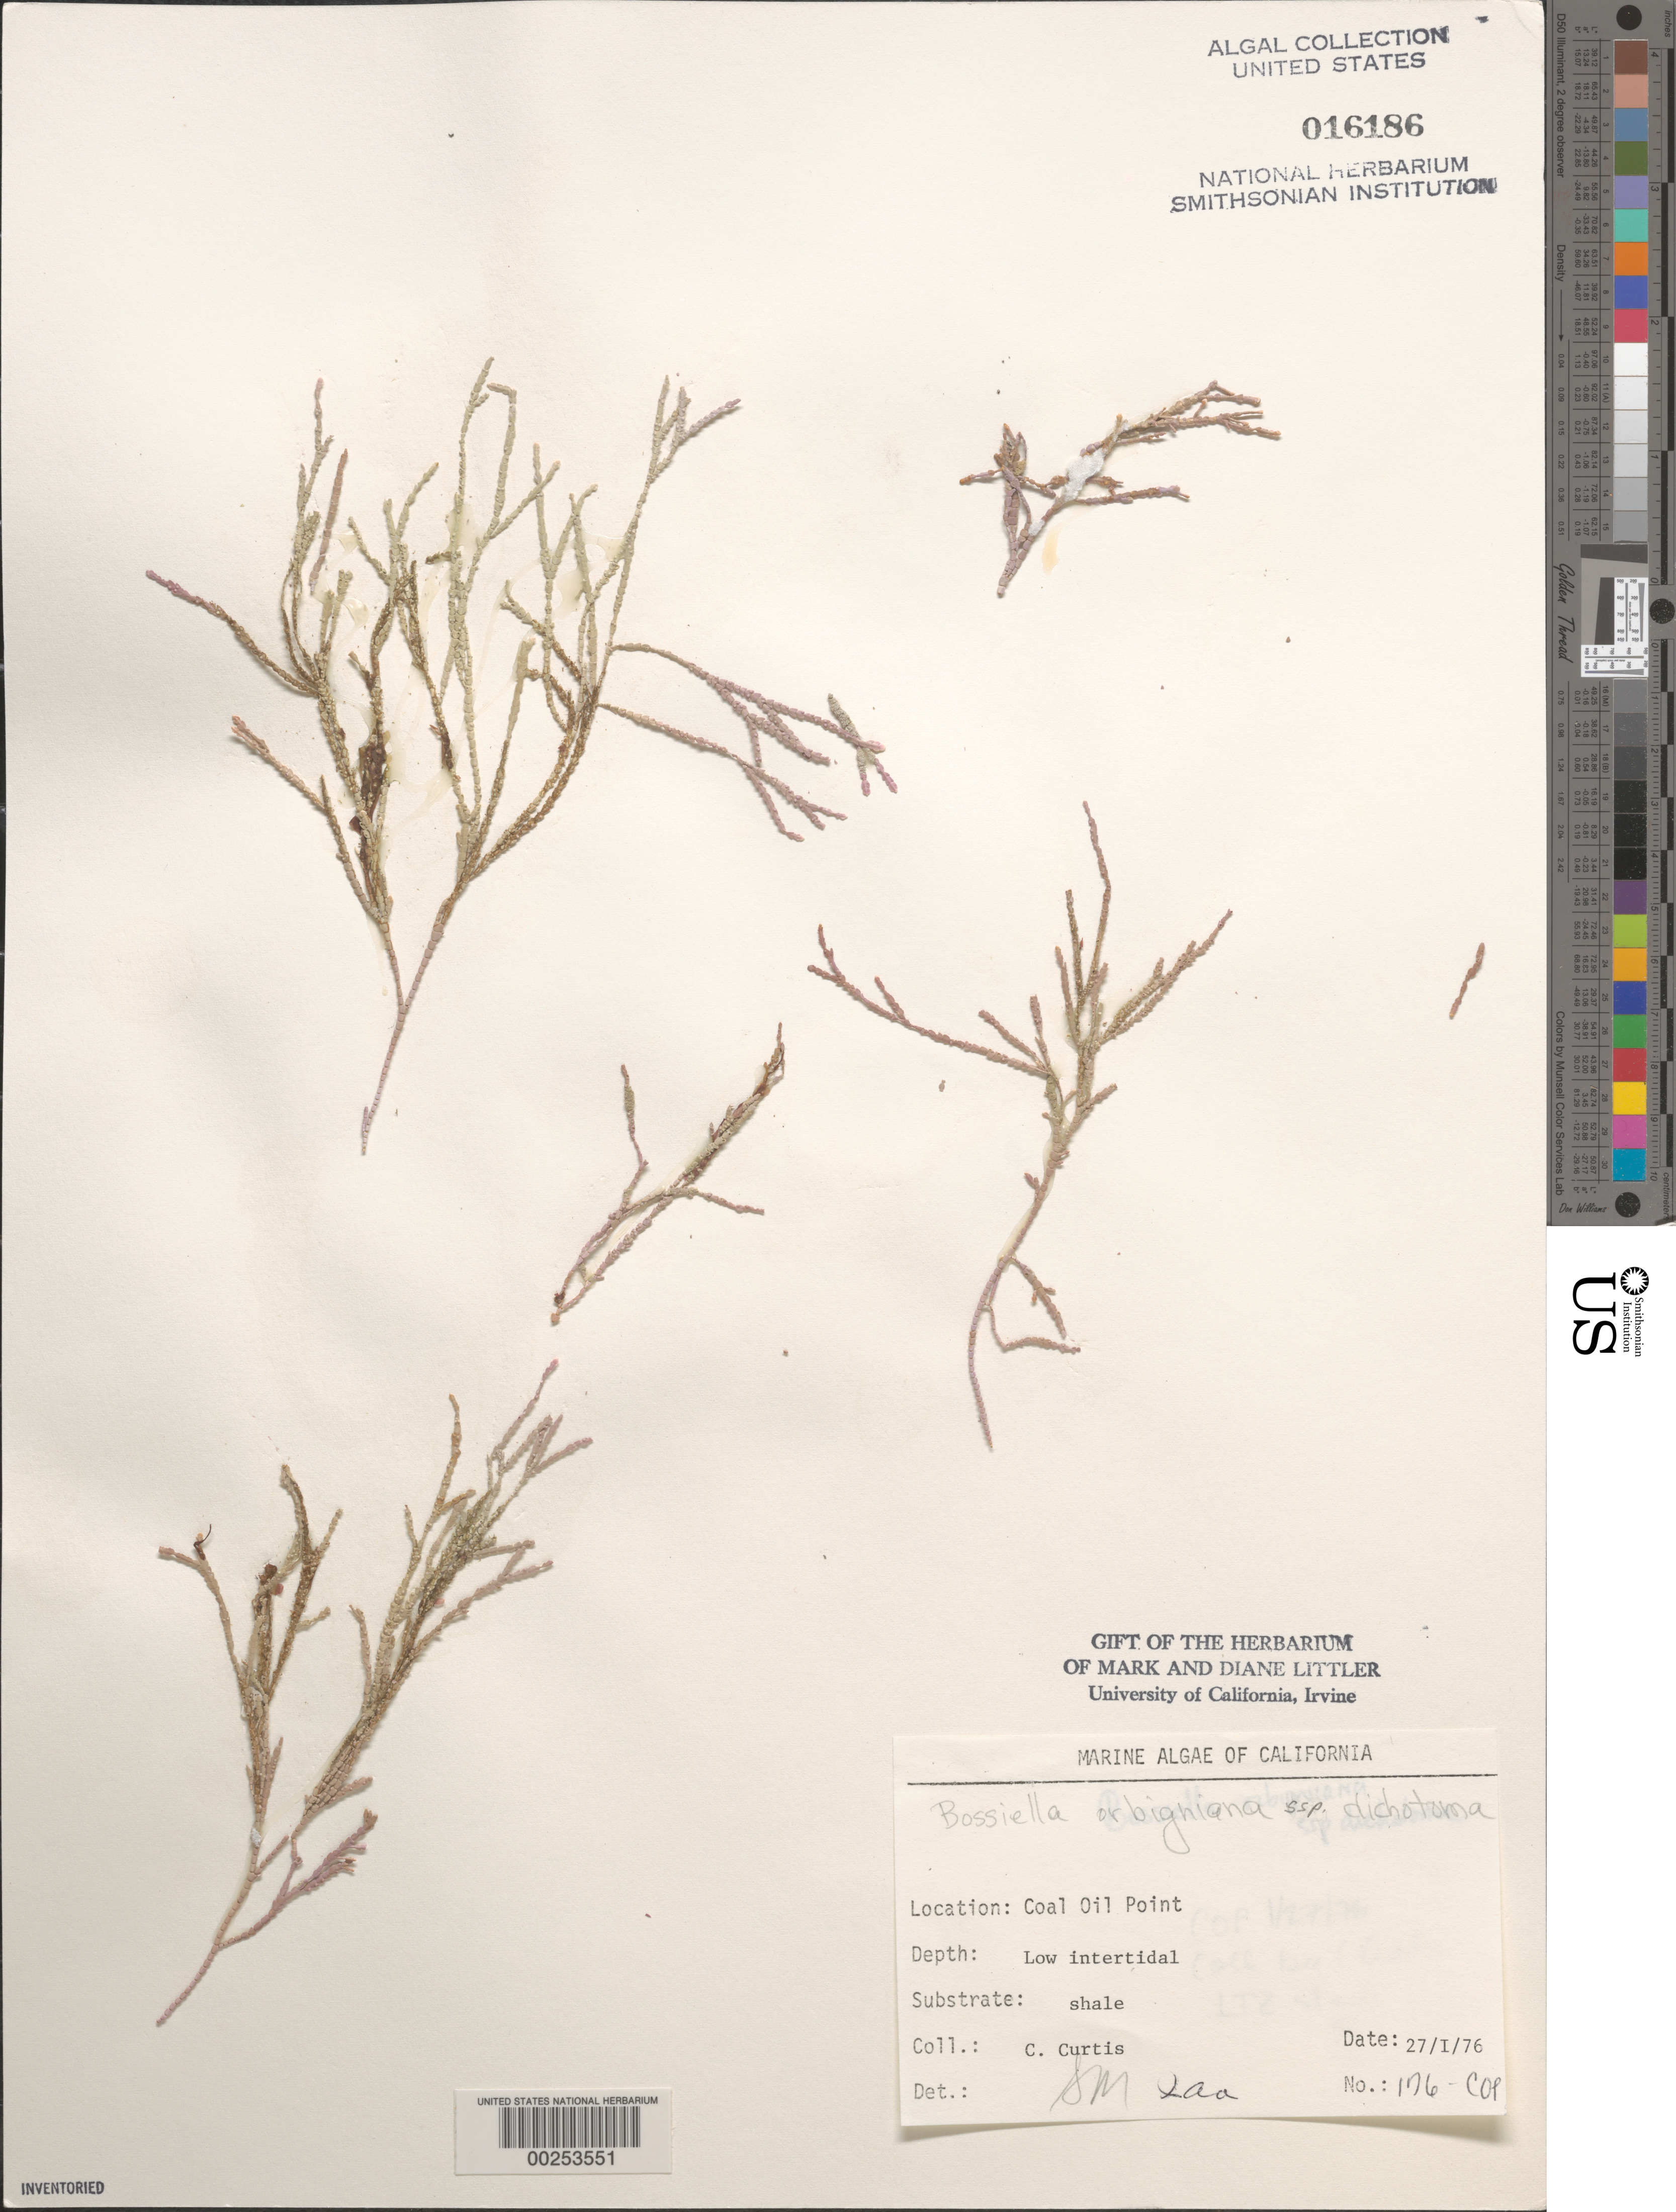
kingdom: Plantae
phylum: Rhodophyta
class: Florideophyceae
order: Corallinales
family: Corallinaceae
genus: Bossiella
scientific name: Bossiella orbigniana subsp. dichotoma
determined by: Murray, S. N.; Abbott, I. A.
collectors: C. Curtis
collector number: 176-cop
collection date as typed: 27 Jan 1976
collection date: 1976-01-27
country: United States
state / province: California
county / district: Santa Barbara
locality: Coal Oil Point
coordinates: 34 24'27"N, 119 52'40"W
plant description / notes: BLM-SOCALBIGHT Rocky Intertidal Survey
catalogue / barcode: US 16186